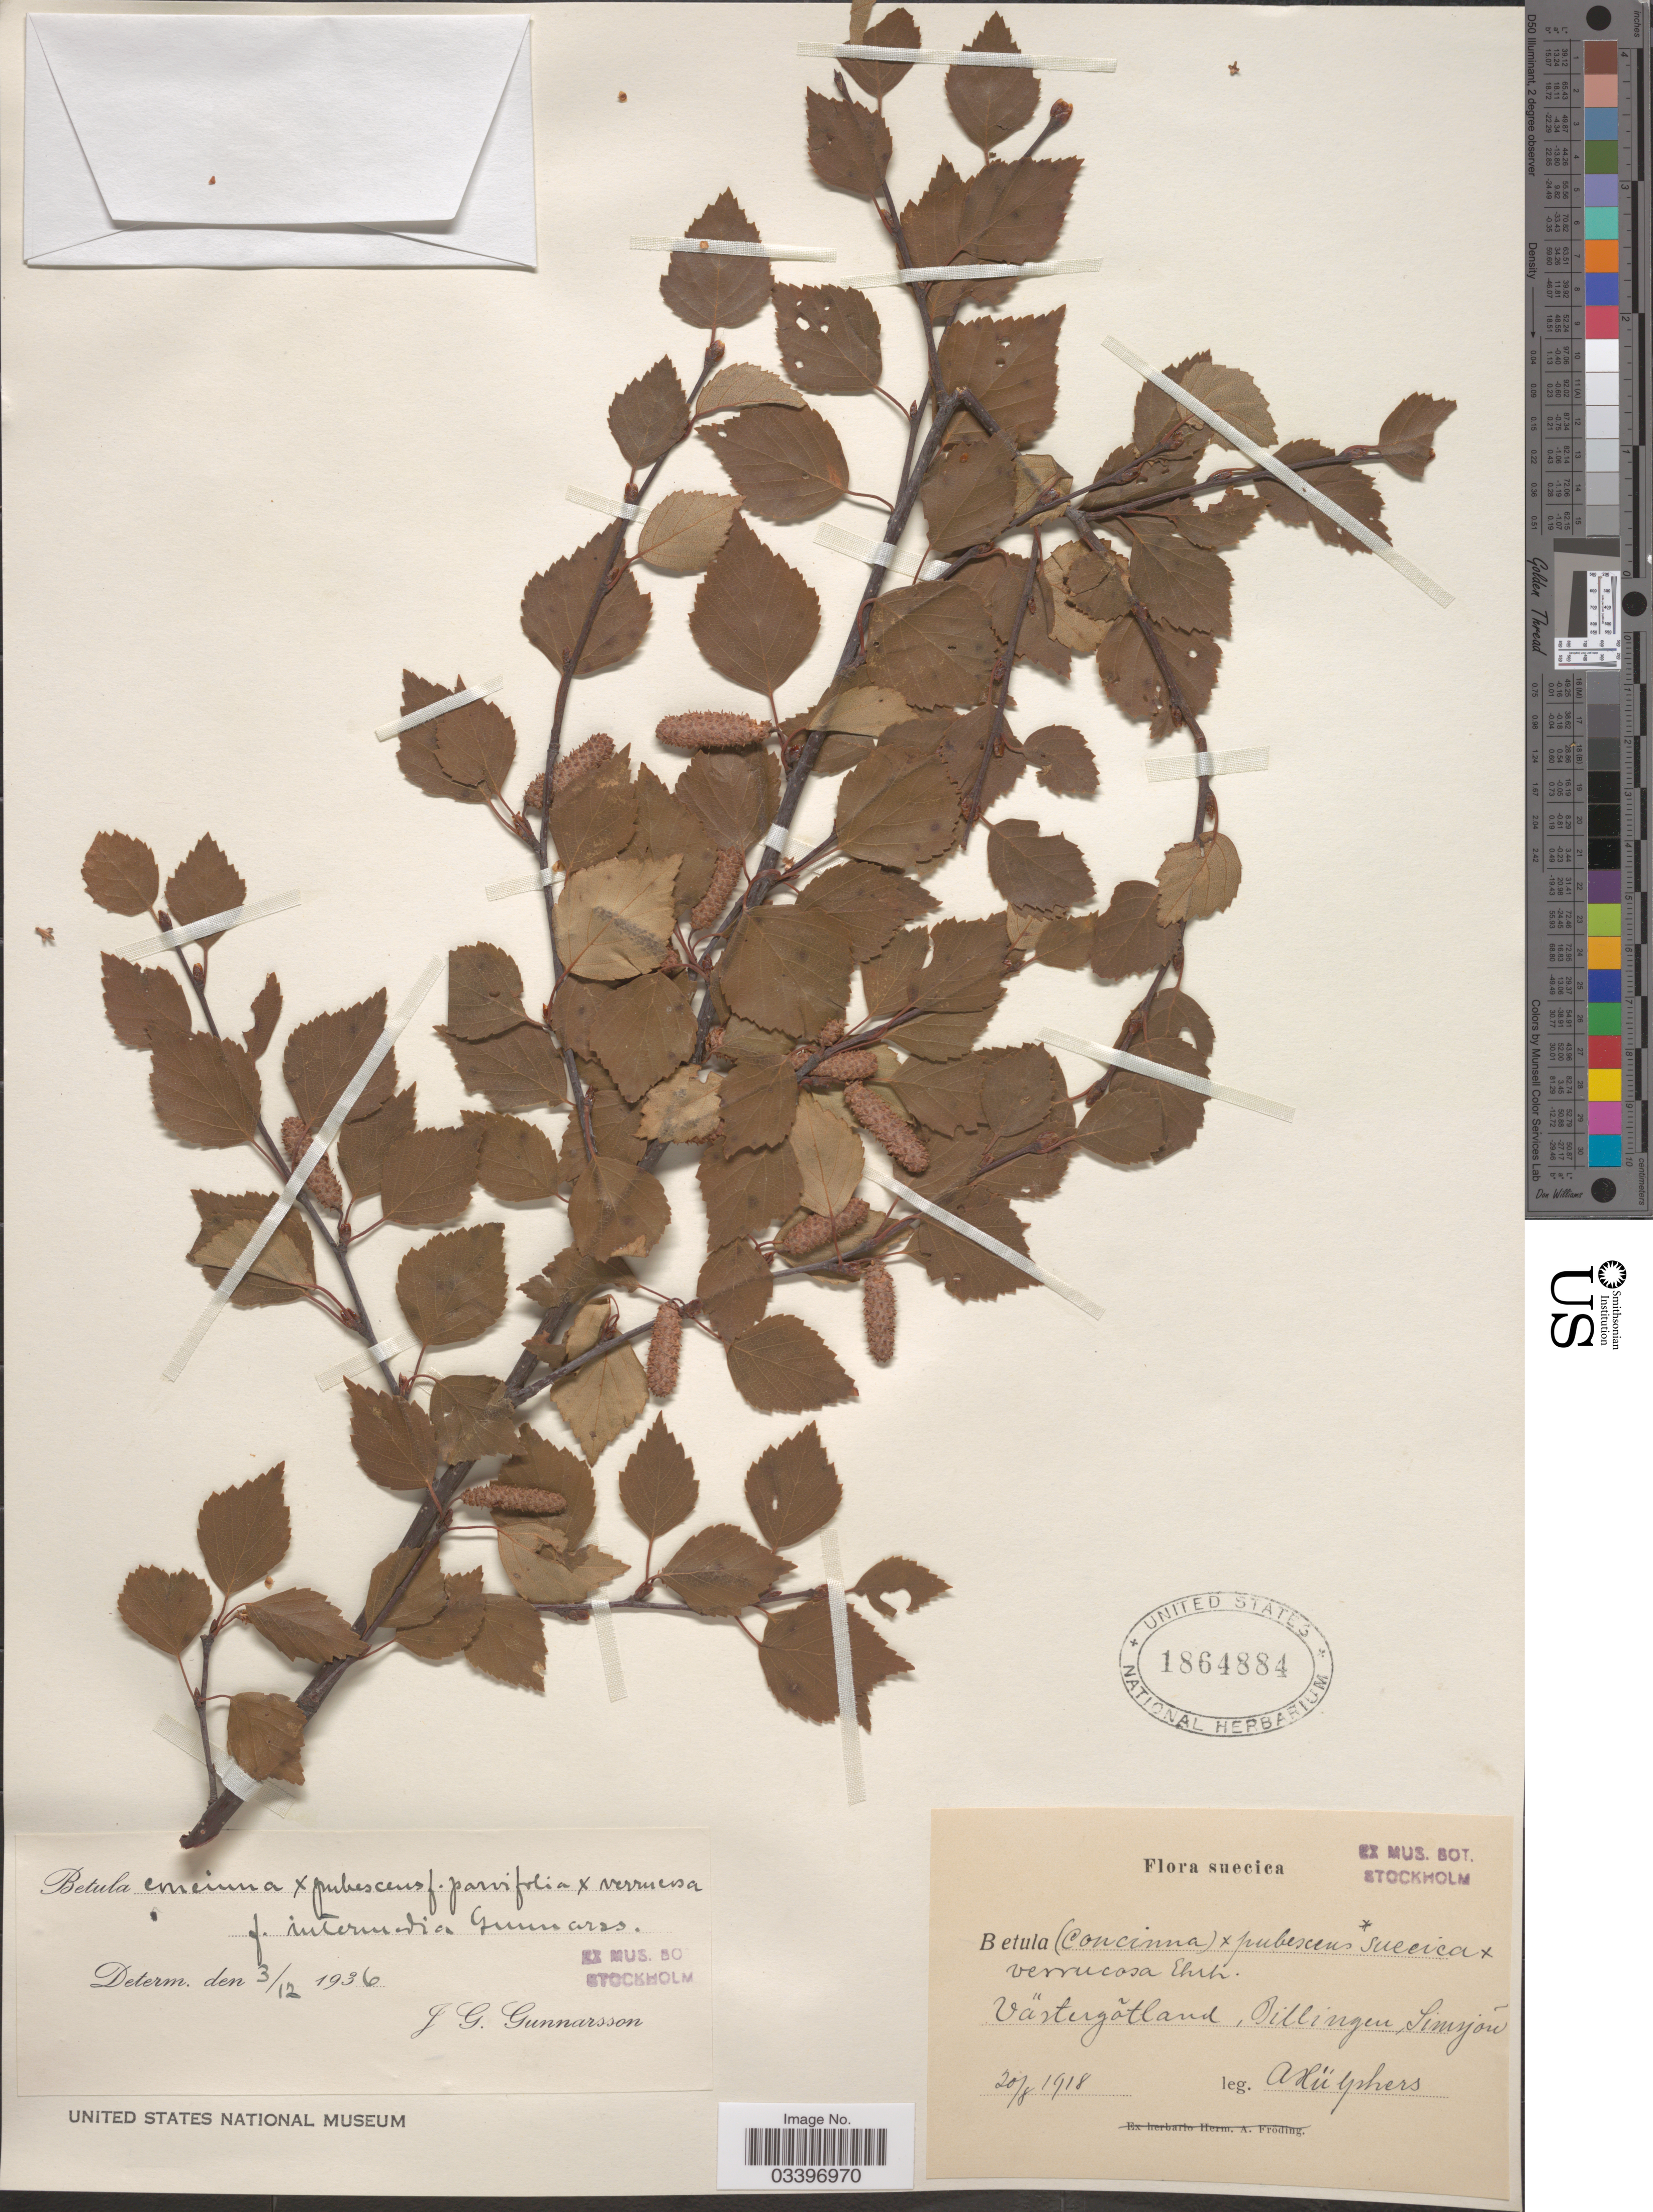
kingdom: Plantae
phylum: Tracheophyta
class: Magnoliopsida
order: Fagales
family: Betulaceae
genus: Betula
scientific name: Betula pubescens var. golitsinii x B. pendula Roth subsp. pendula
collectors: A. Hülphers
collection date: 1918-08-20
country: Sweden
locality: Suecica. Västergõtland, Billingen, Simsjon.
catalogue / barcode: US 1864884